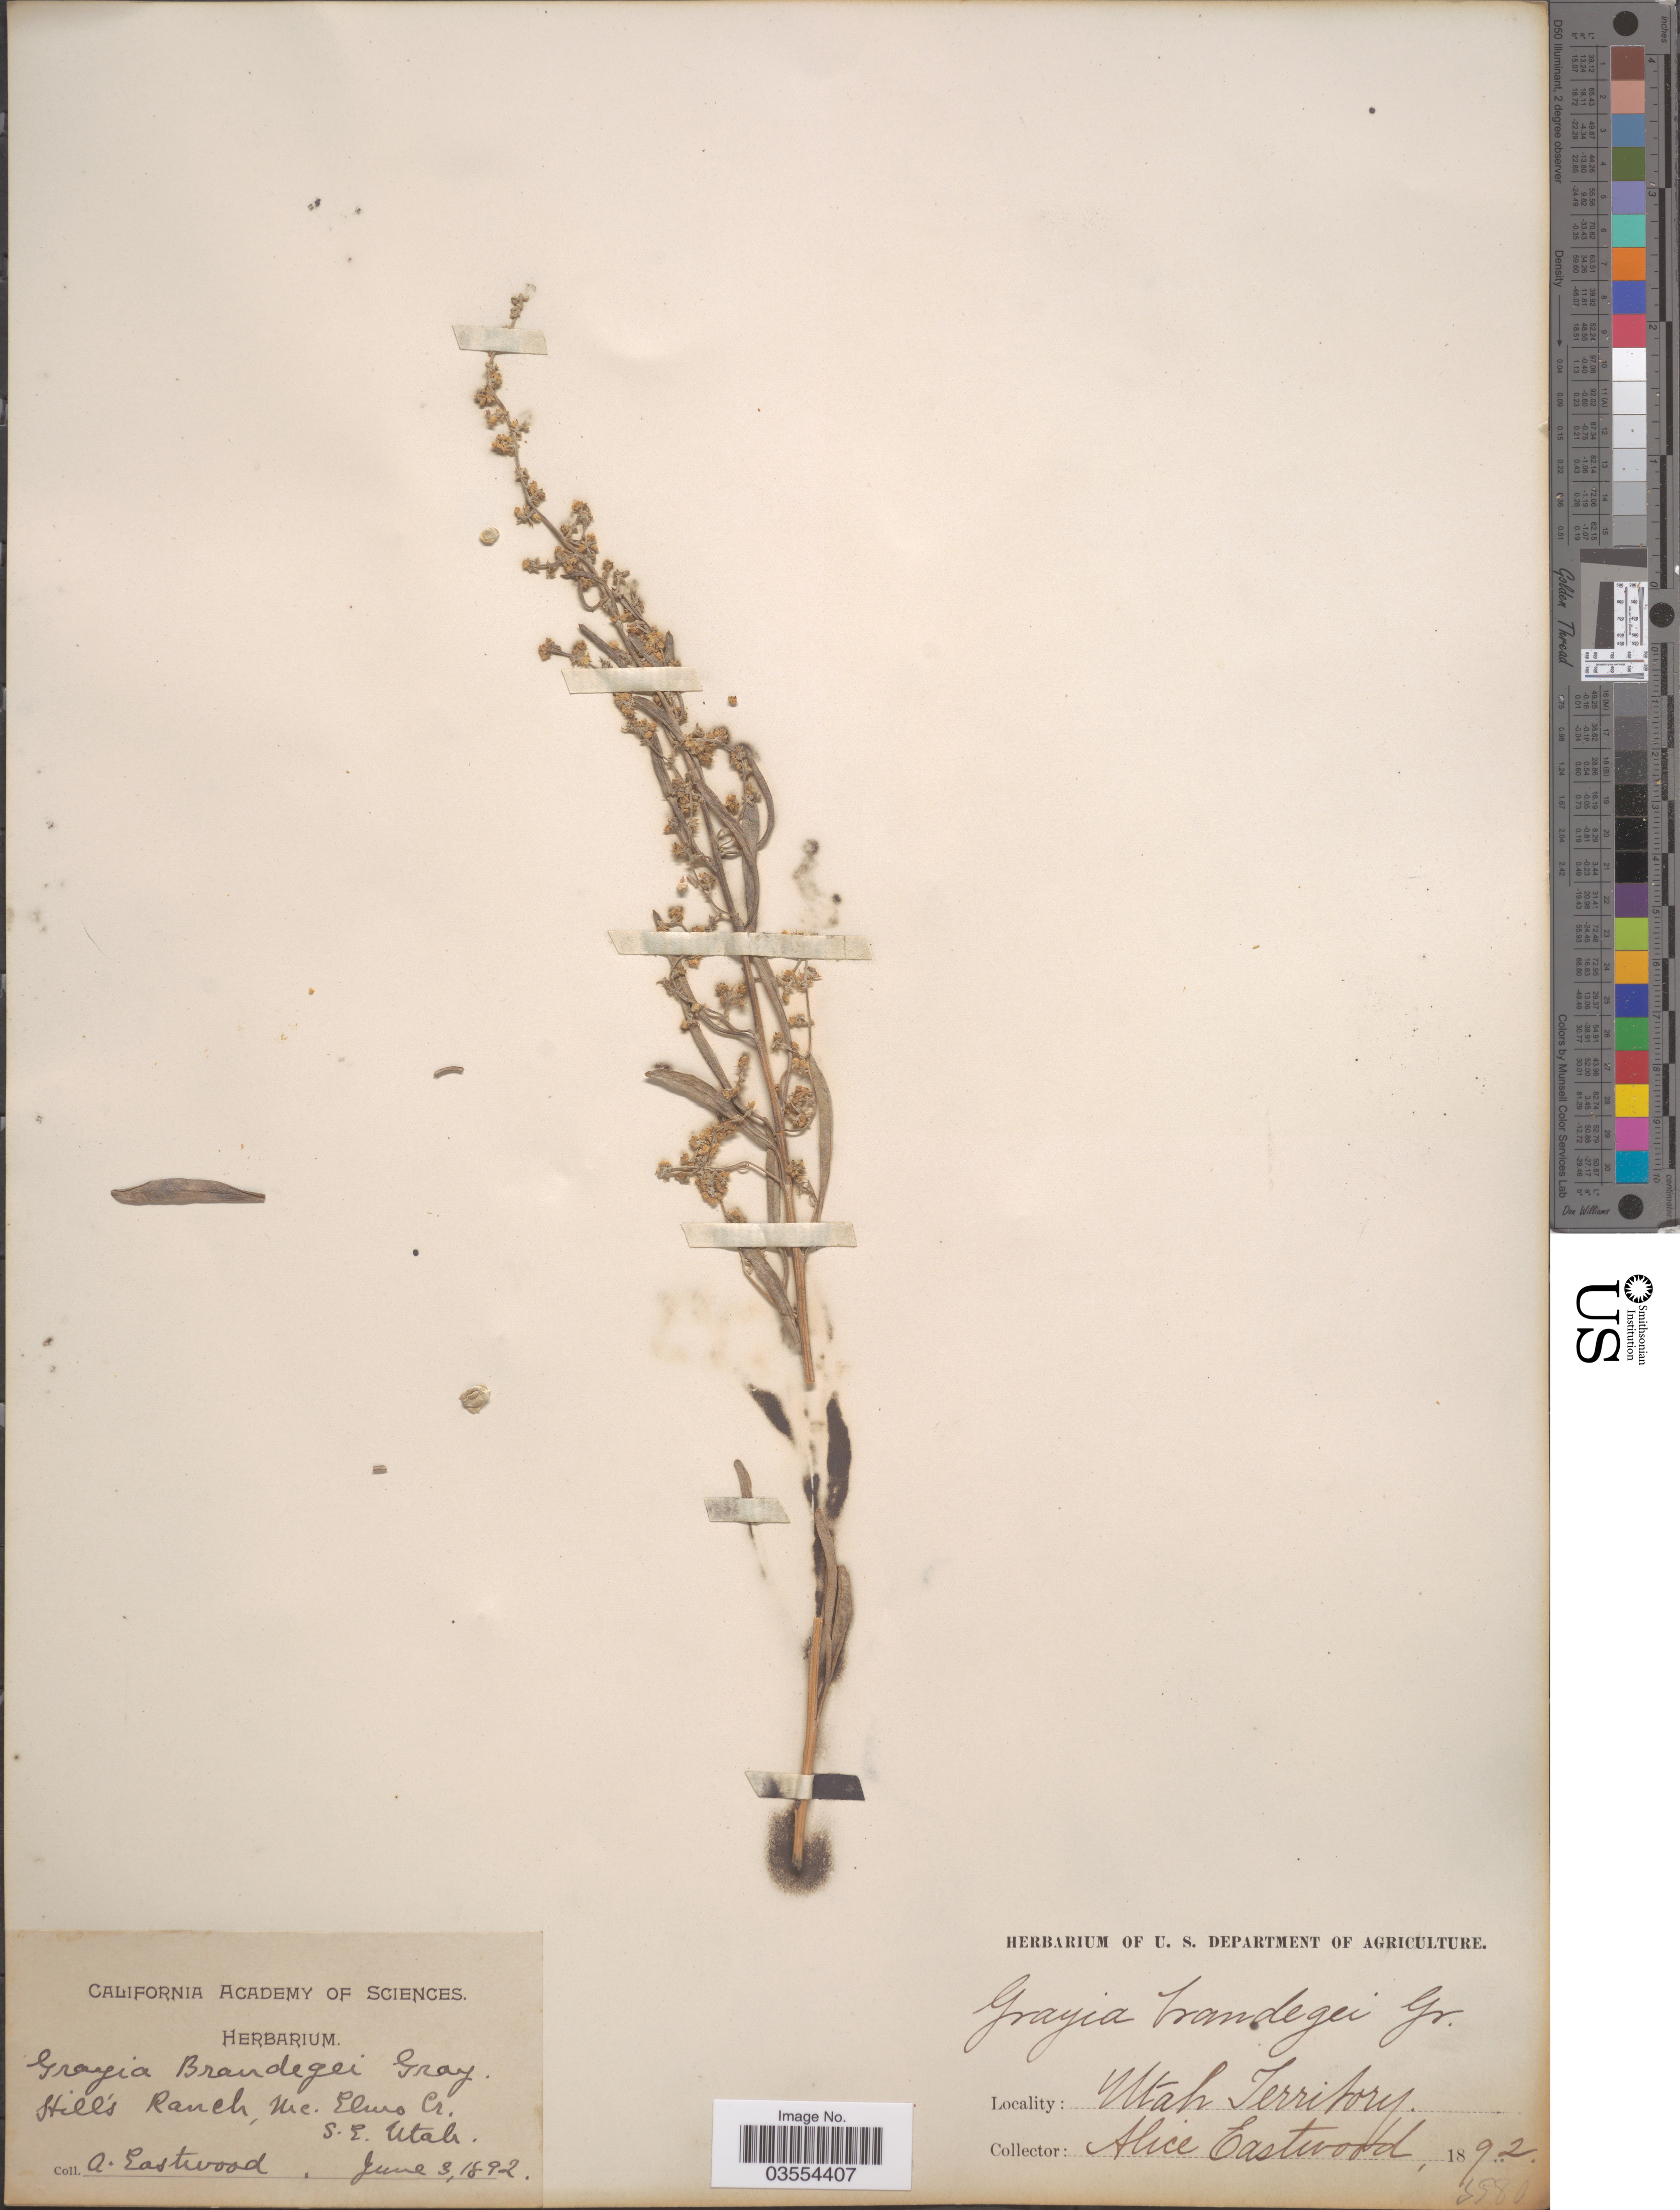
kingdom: Plantae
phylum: Tracheophyta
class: Magnoliopsida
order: Caryophyllales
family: Amaranthaceae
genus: Grayia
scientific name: Grayia brandegeei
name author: A. Gray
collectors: A. Eastwood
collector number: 3980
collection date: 1892-06-03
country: United States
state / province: Colorado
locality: Hills Ranch, Mc. Elmo Cr. S.E. Utah.